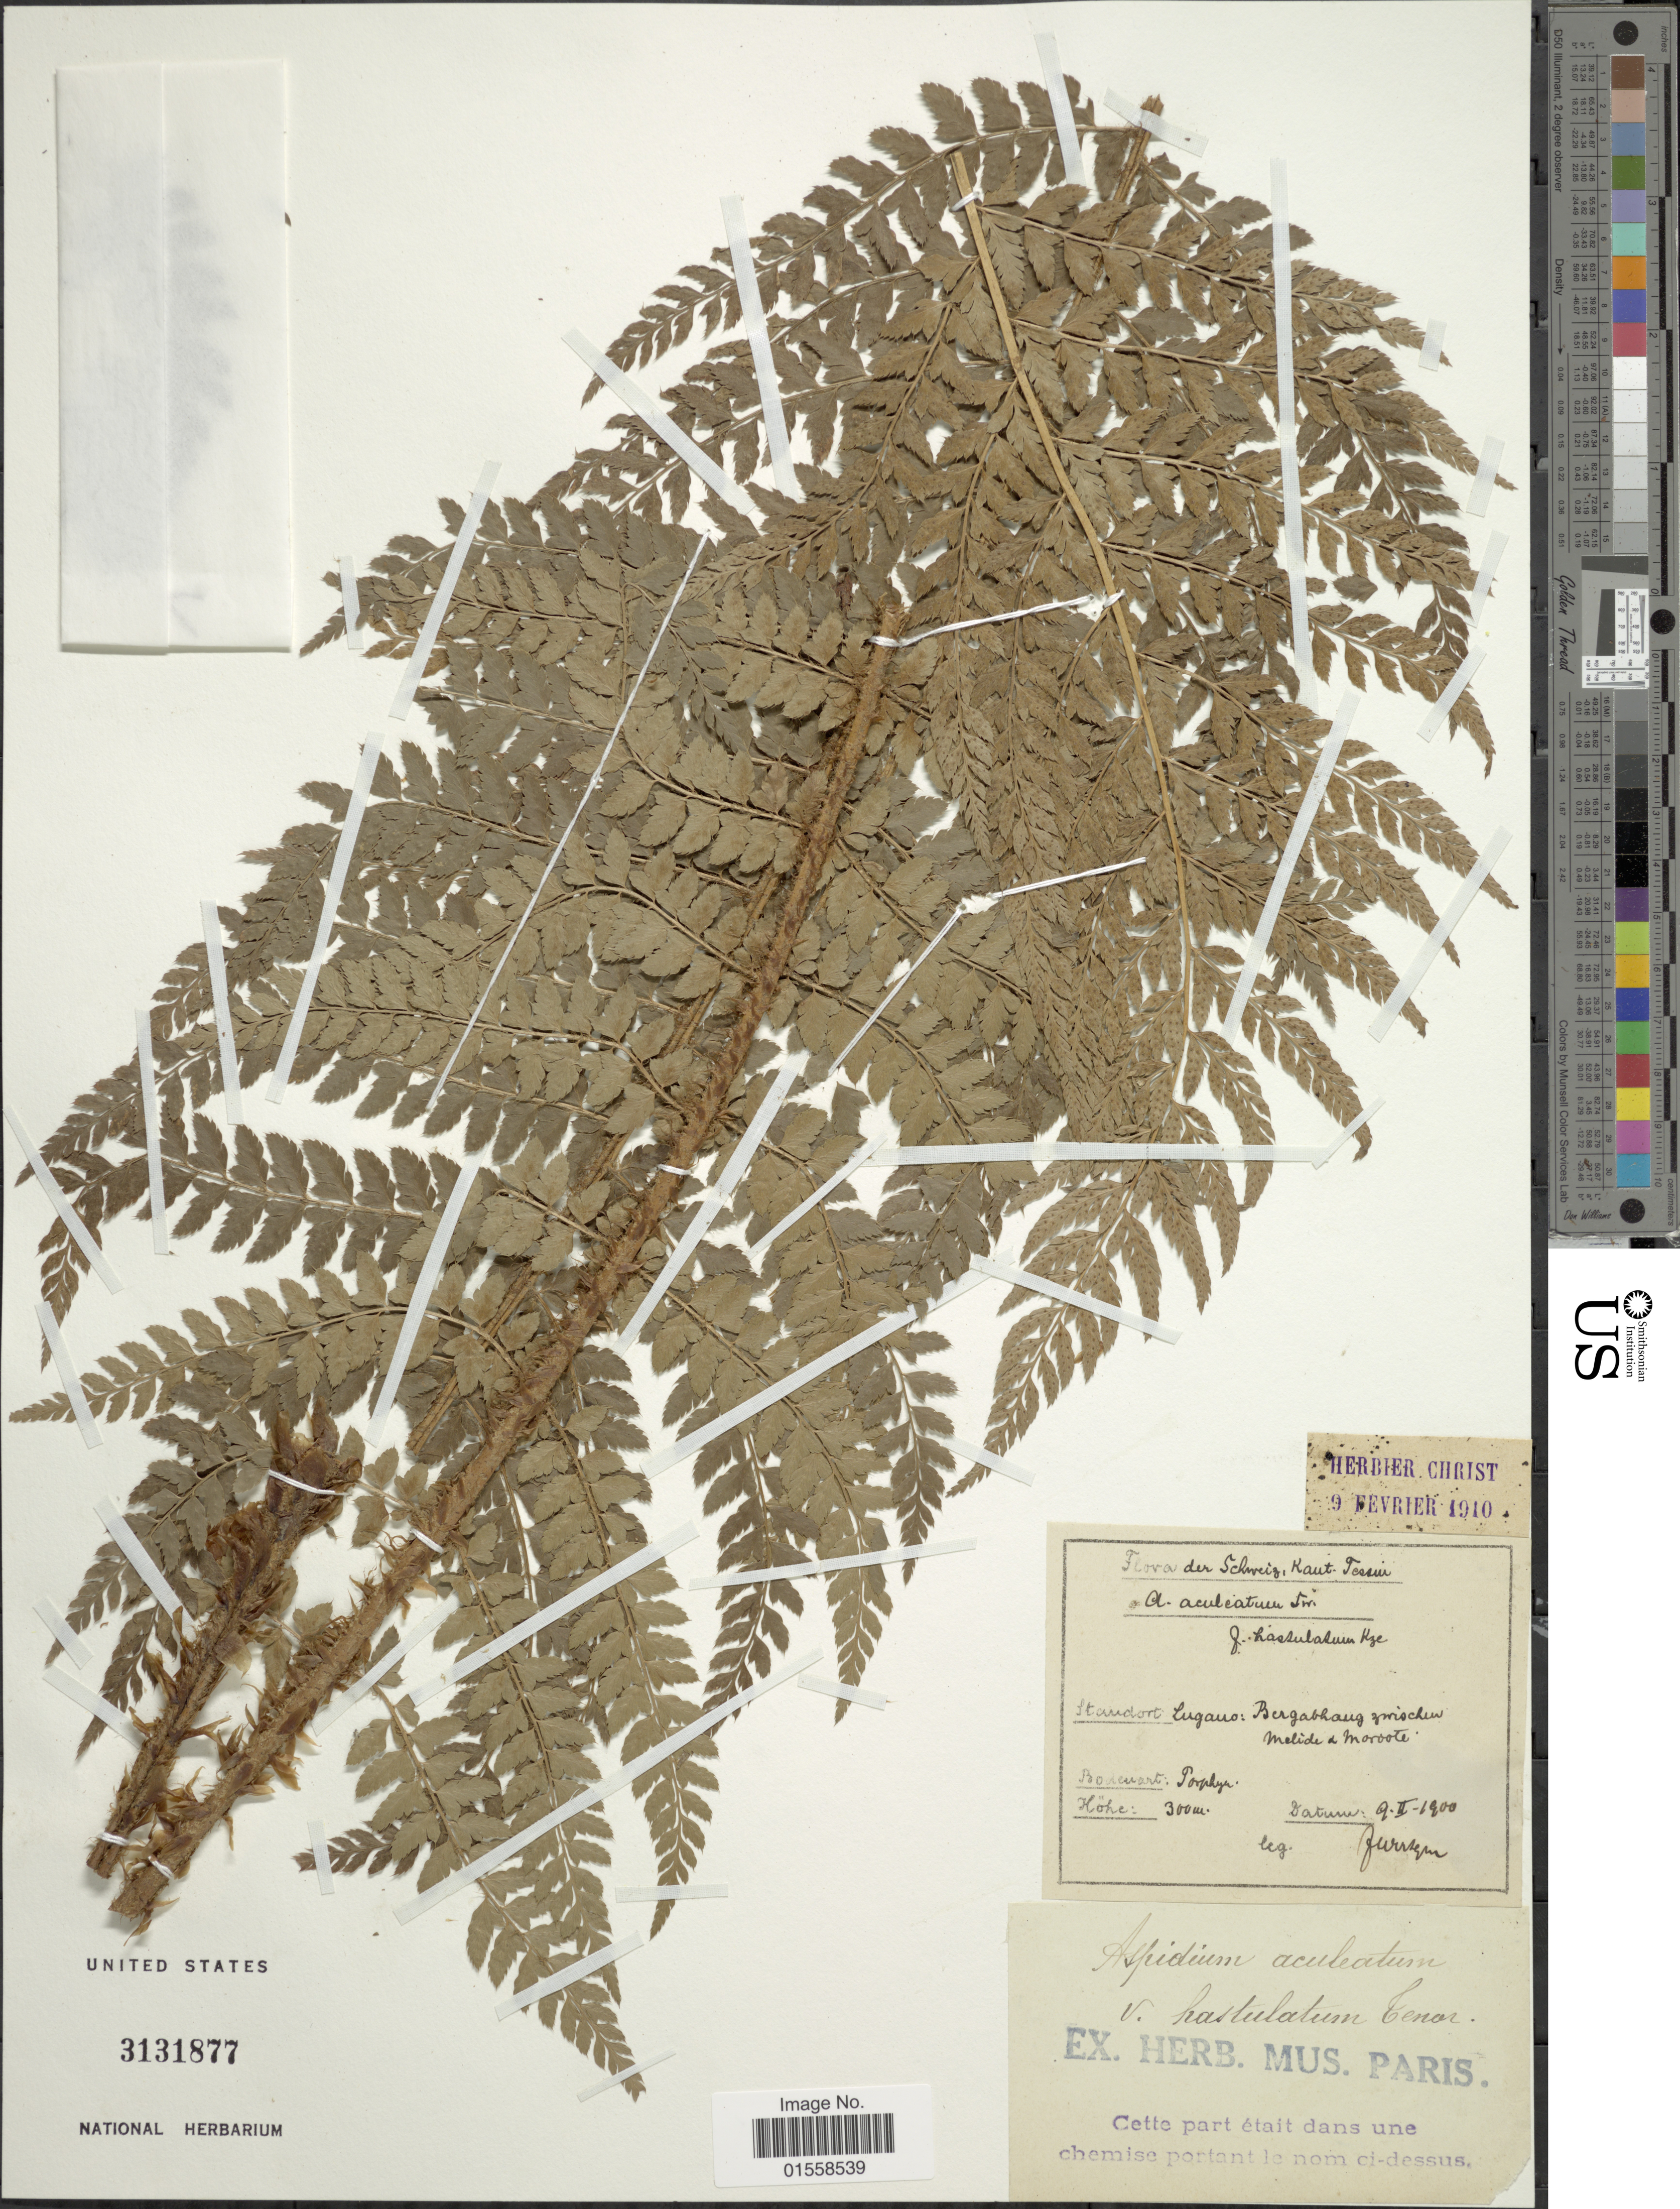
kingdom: Plantae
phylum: Tracheophyta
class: Polypodiopsida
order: Polypodiales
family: Dryopteridaceae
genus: Polystichum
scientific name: Polystichum aculeatum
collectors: Wirtgen, --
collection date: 1900-02-09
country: Switzerland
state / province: Ticino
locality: Schweiz, Kant. Tessin. Standort: Lugano: Bergabhang zwischen Melide & Morcote.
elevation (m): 300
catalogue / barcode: US 3131877